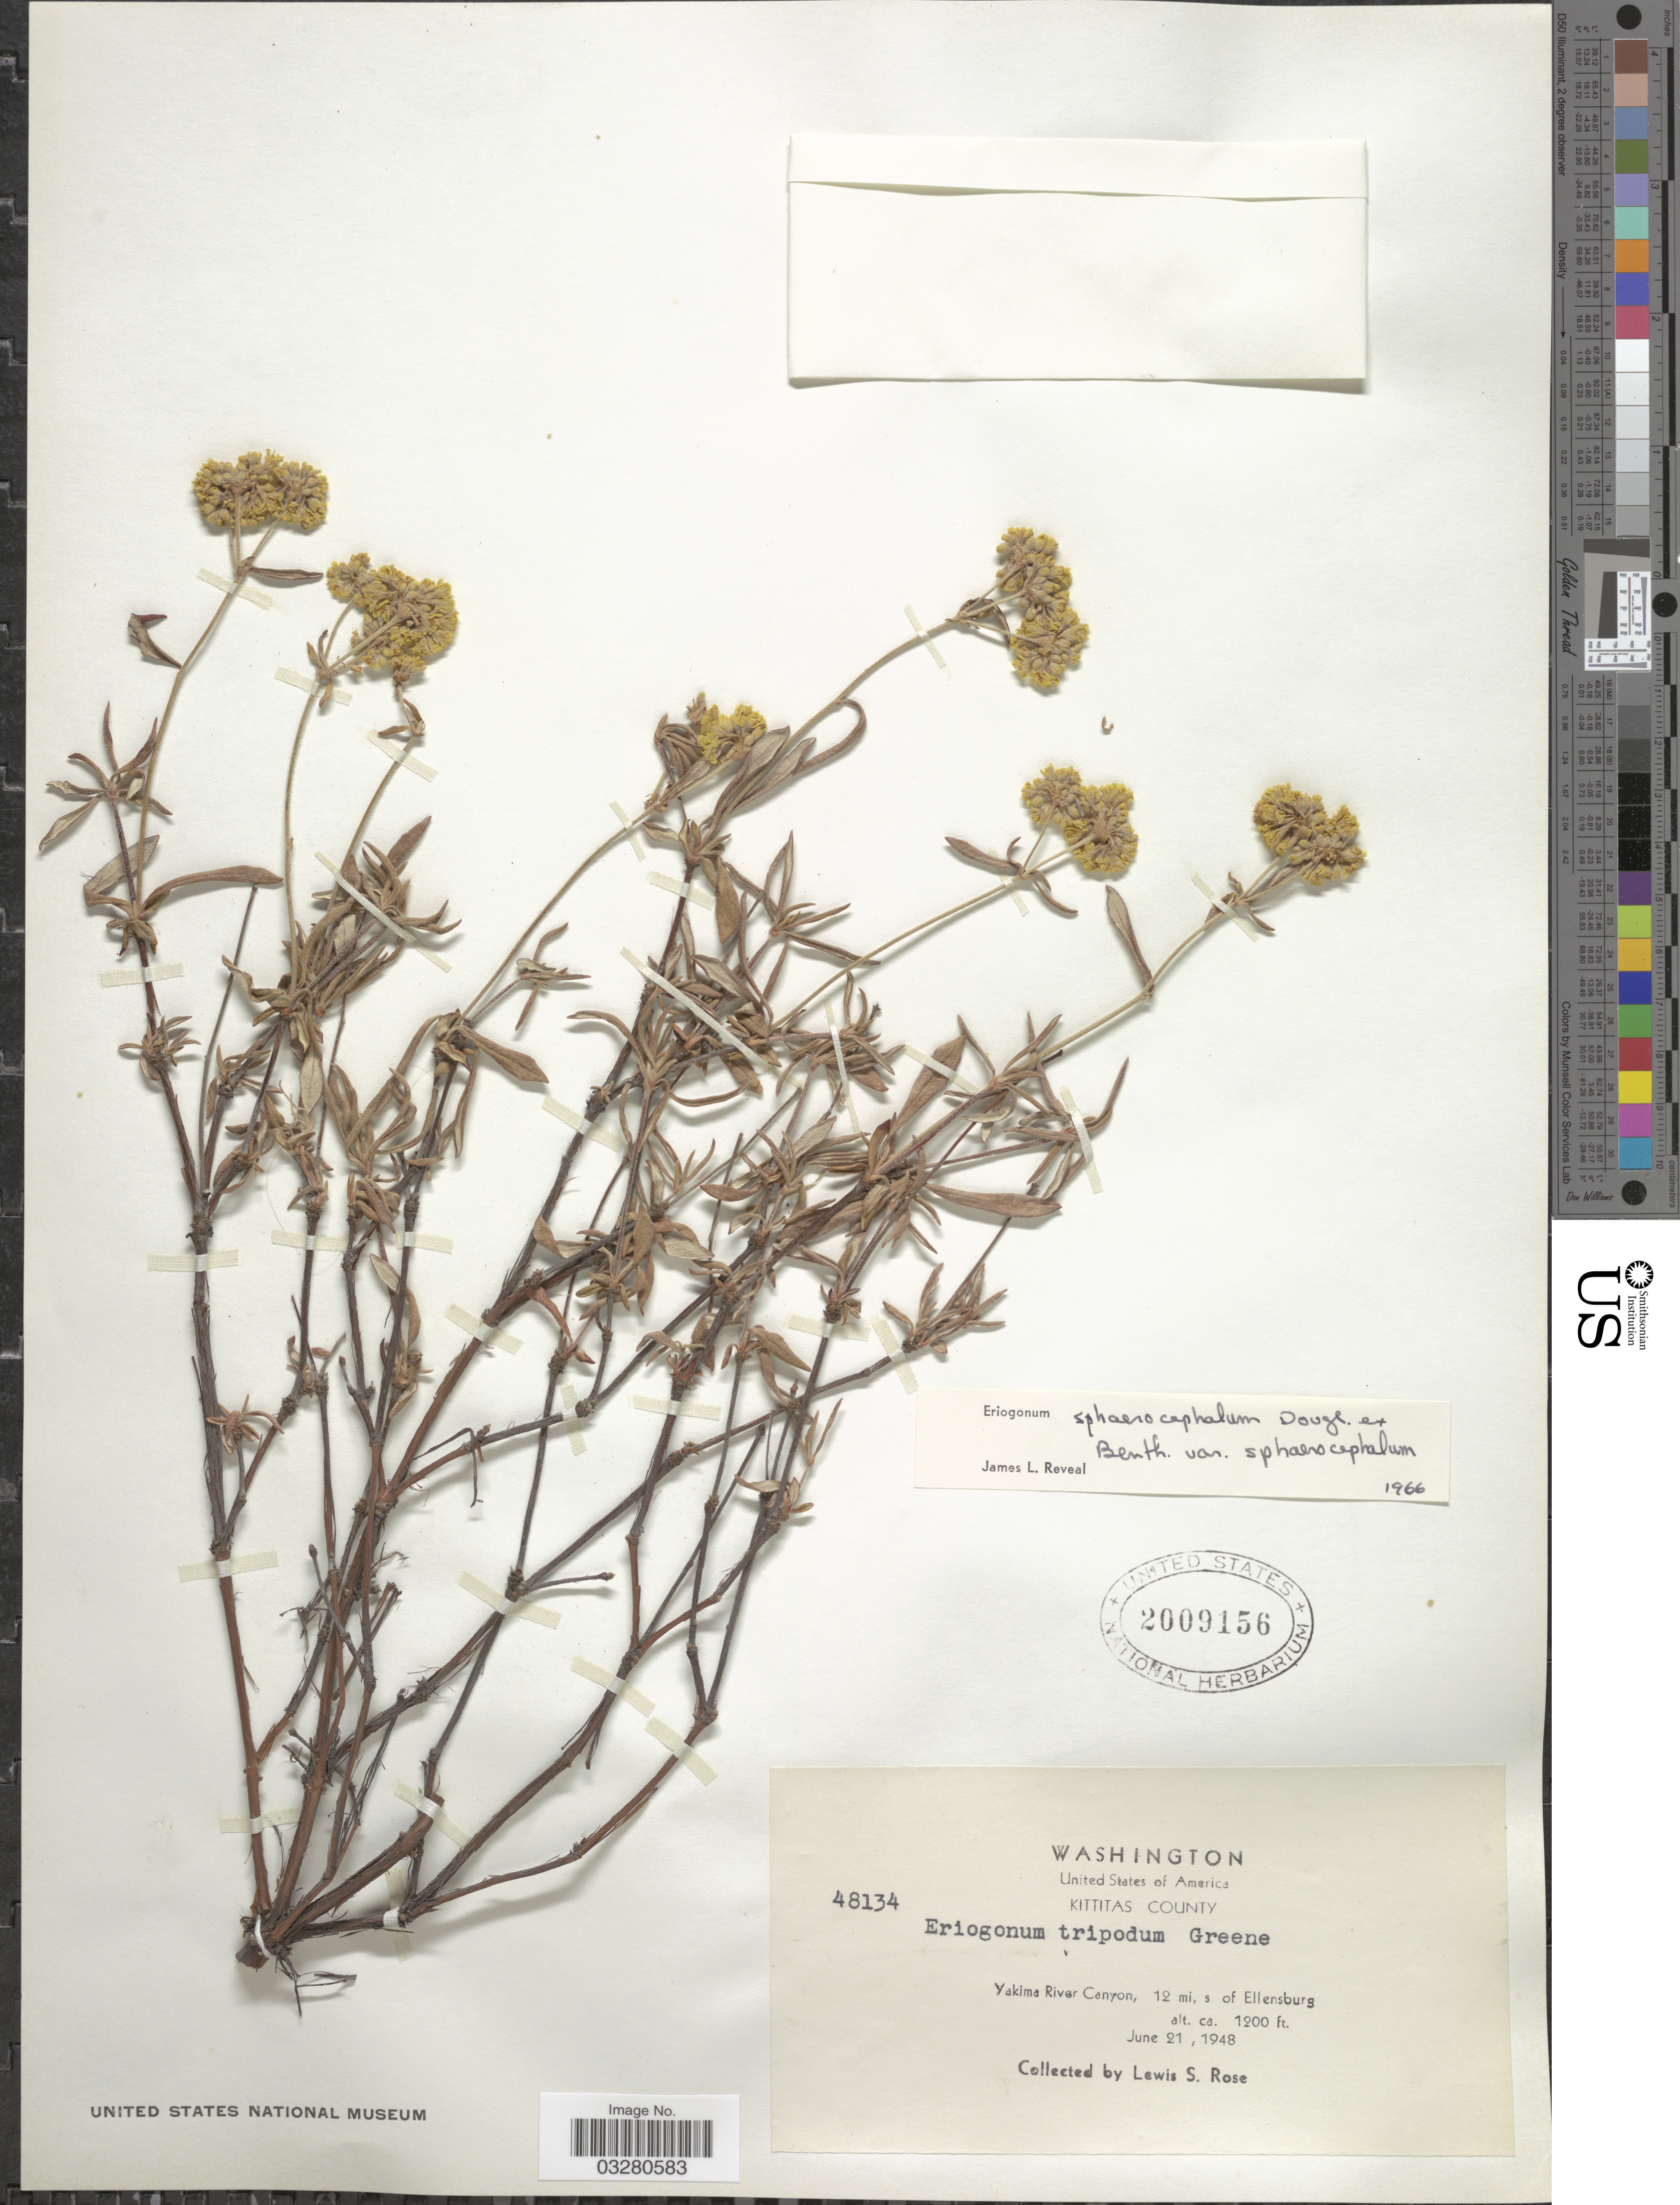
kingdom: Plantae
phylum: Tracheophyta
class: Magnoliopsida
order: Caryophyllales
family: Polygonaceae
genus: Eriogonum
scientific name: Eriogonum sphaerocephalum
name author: Benth. & Douglas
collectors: L. S. Rose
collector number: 48134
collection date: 1948-06-21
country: United States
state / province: Washington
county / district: Kittitas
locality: Kittitas County. Yakima River Canyon, 12 mi. s of Ellensburg.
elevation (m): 366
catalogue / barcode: US 2009156